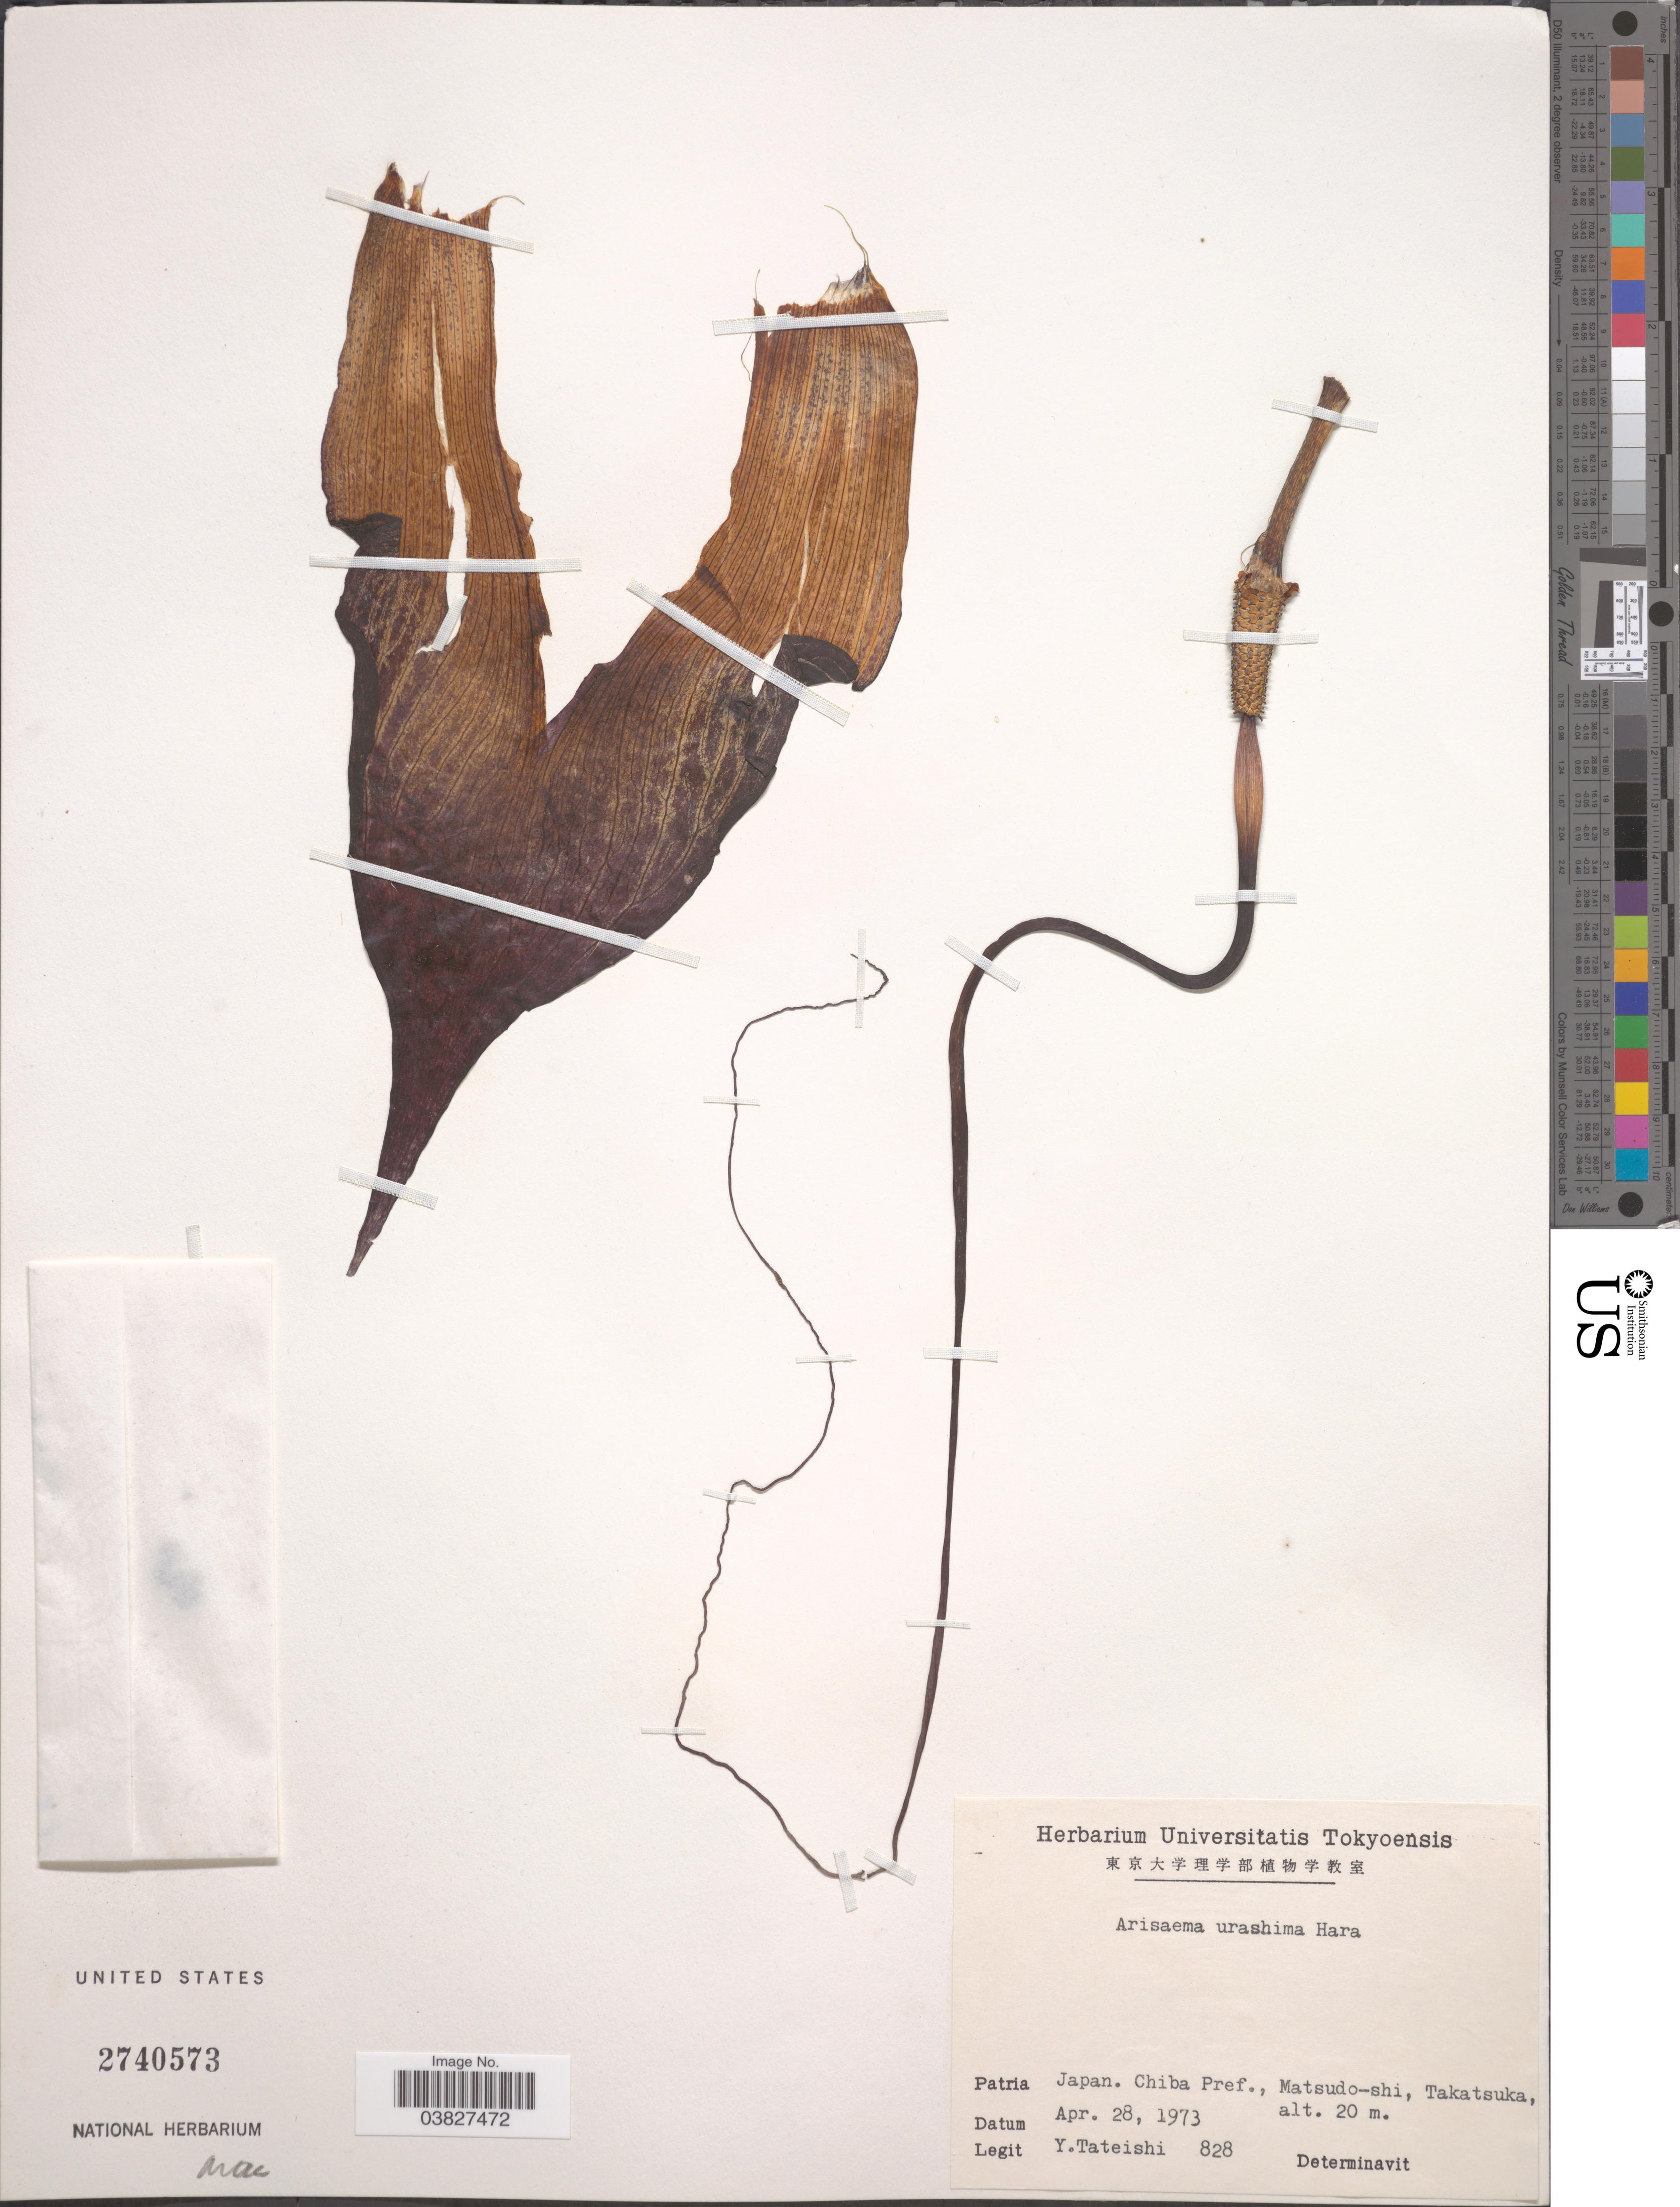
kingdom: Plantae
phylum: Tracheophyta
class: Liliopsida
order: Alismatales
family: Araceae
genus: Arisaema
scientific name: Arisaema urashima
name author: H. Hara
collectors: Y. Tateishi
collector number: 828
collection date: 1973-04-28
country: Japan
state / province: Tiba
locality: Chiba Pref., Matsudo-shi, Takatsuka.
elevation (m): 20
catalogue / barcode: US 2740573